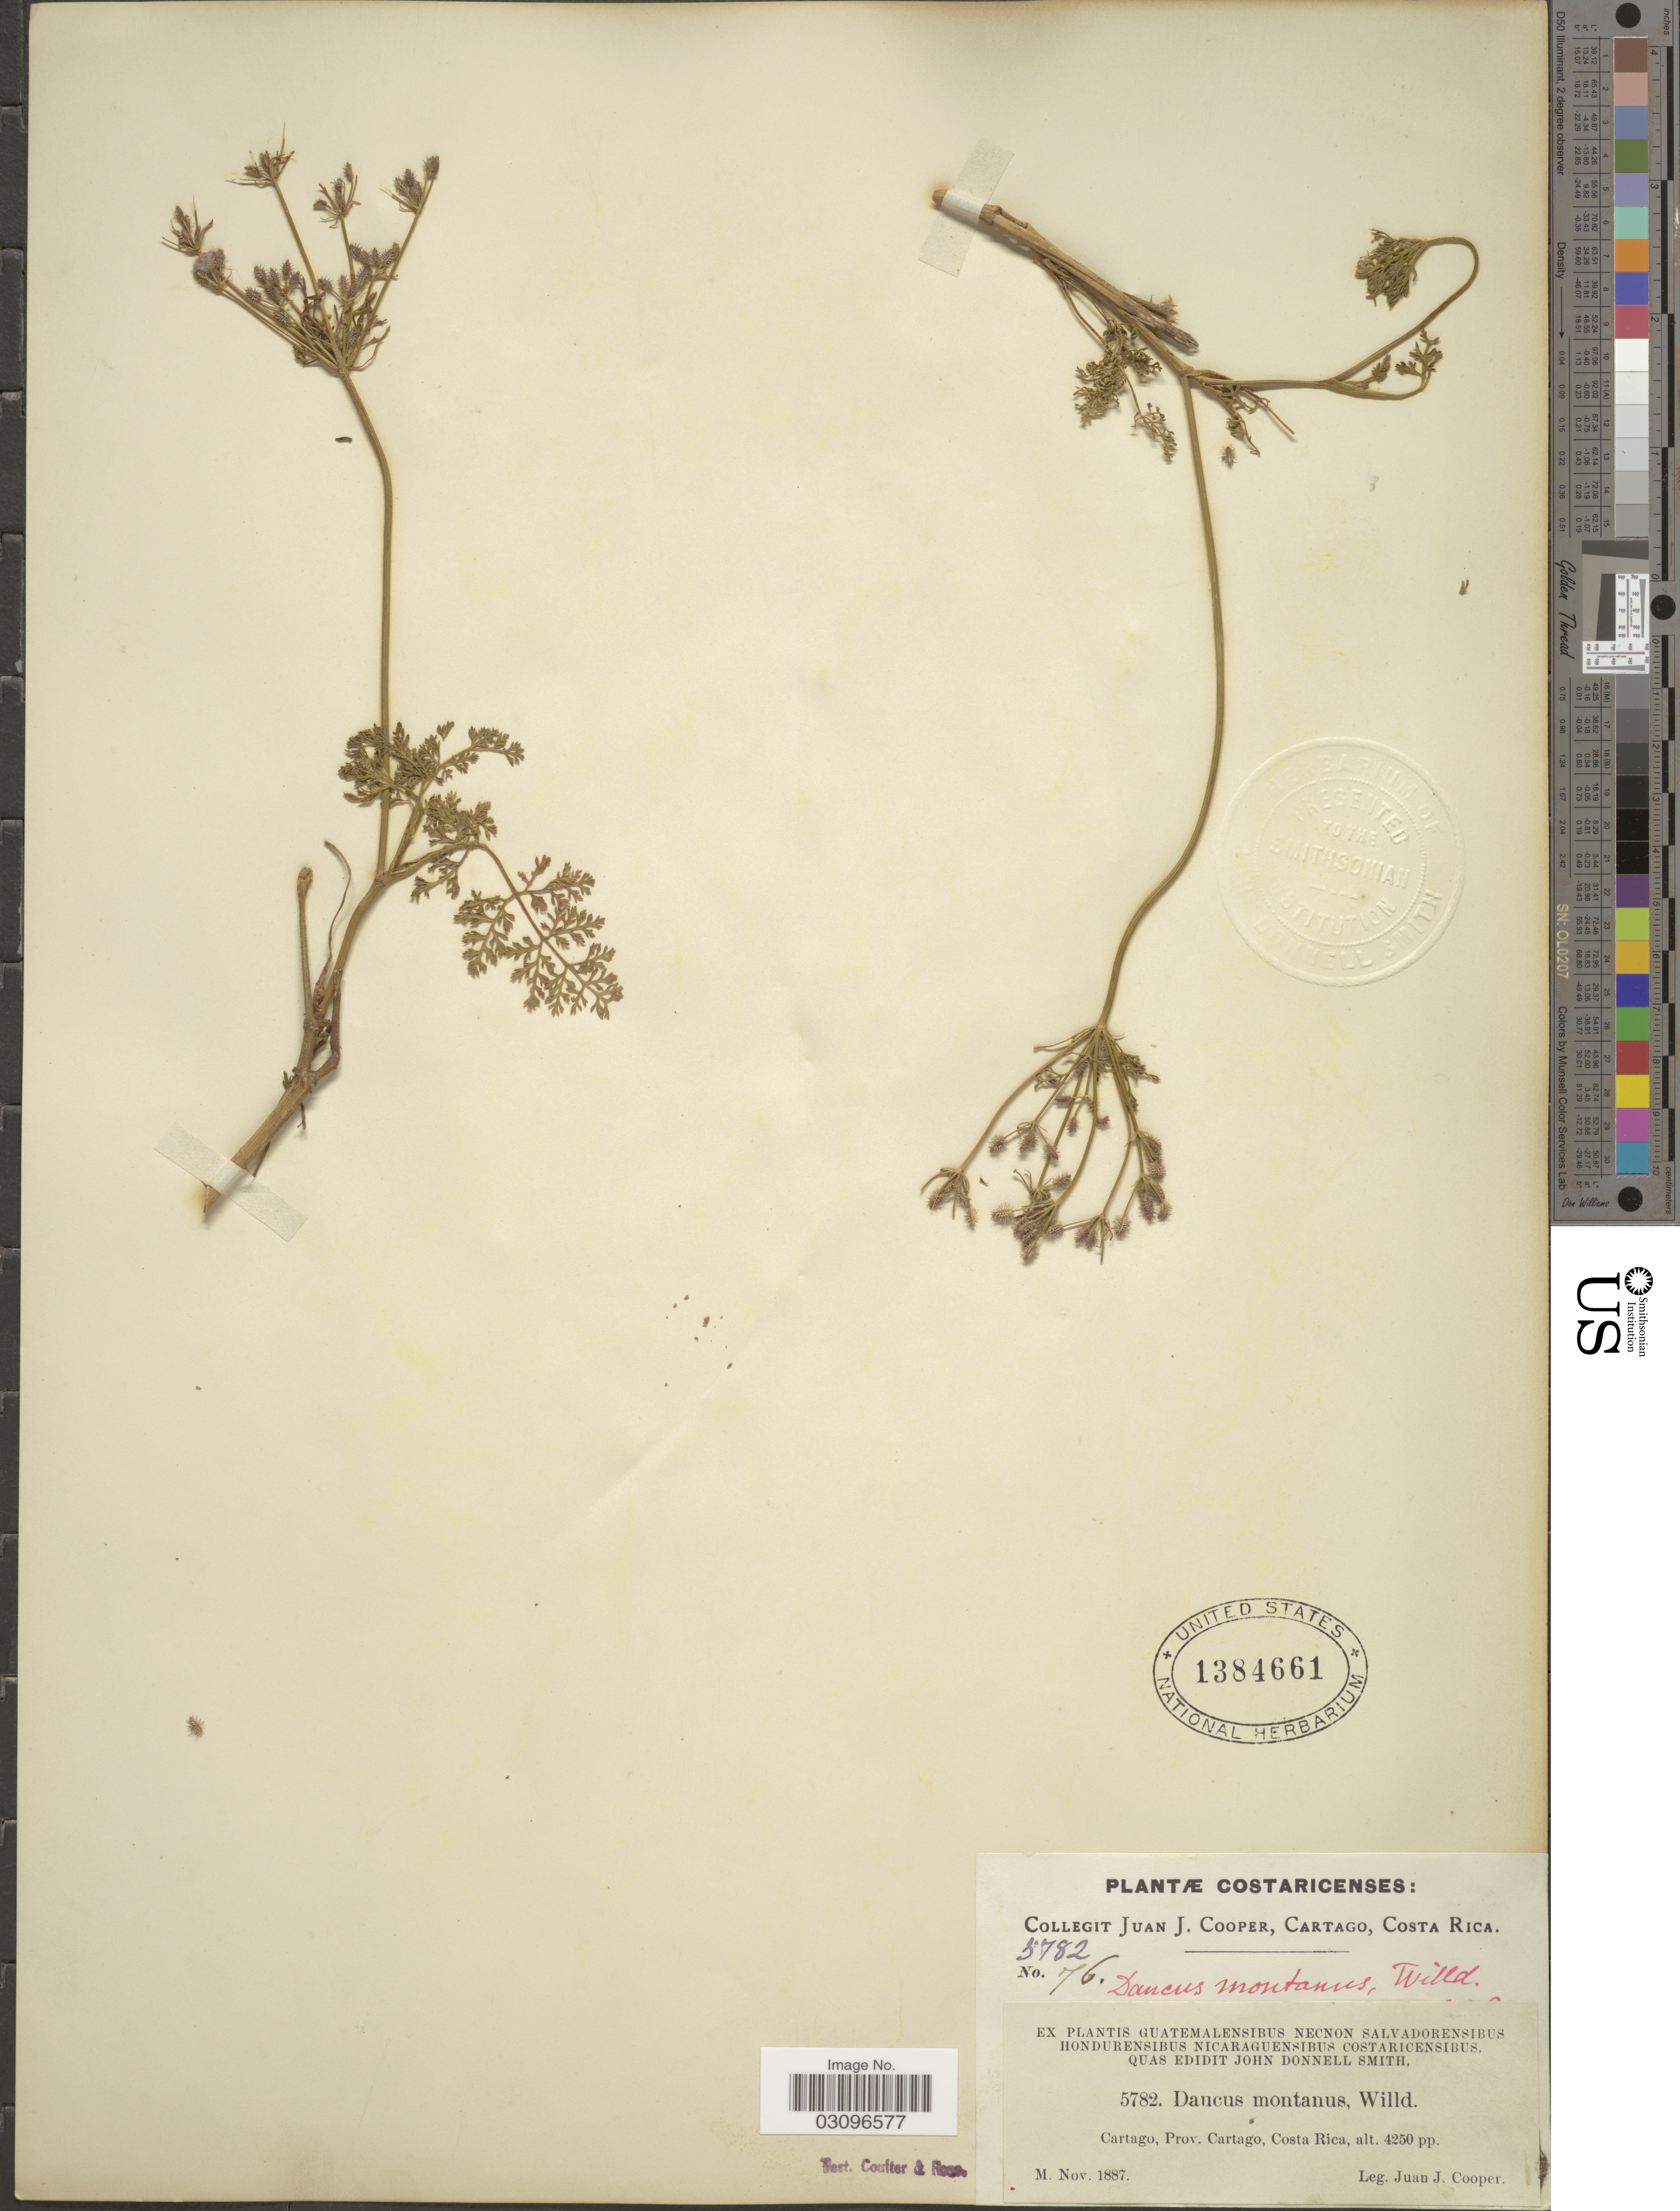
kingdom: Plantae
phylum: Tracheophyta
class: Magnoliopsida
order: Apiales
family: Apiaceae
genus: Daucus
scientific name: Daucus montanus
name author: Humb. & Bonpl. ex Spreng.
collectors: J. J. Cooper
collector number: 76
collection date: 1887-11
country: Costa Rica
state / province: Cartago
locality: Cartago, Prov. Cartago.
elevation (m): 1295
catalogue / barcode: US 1384661